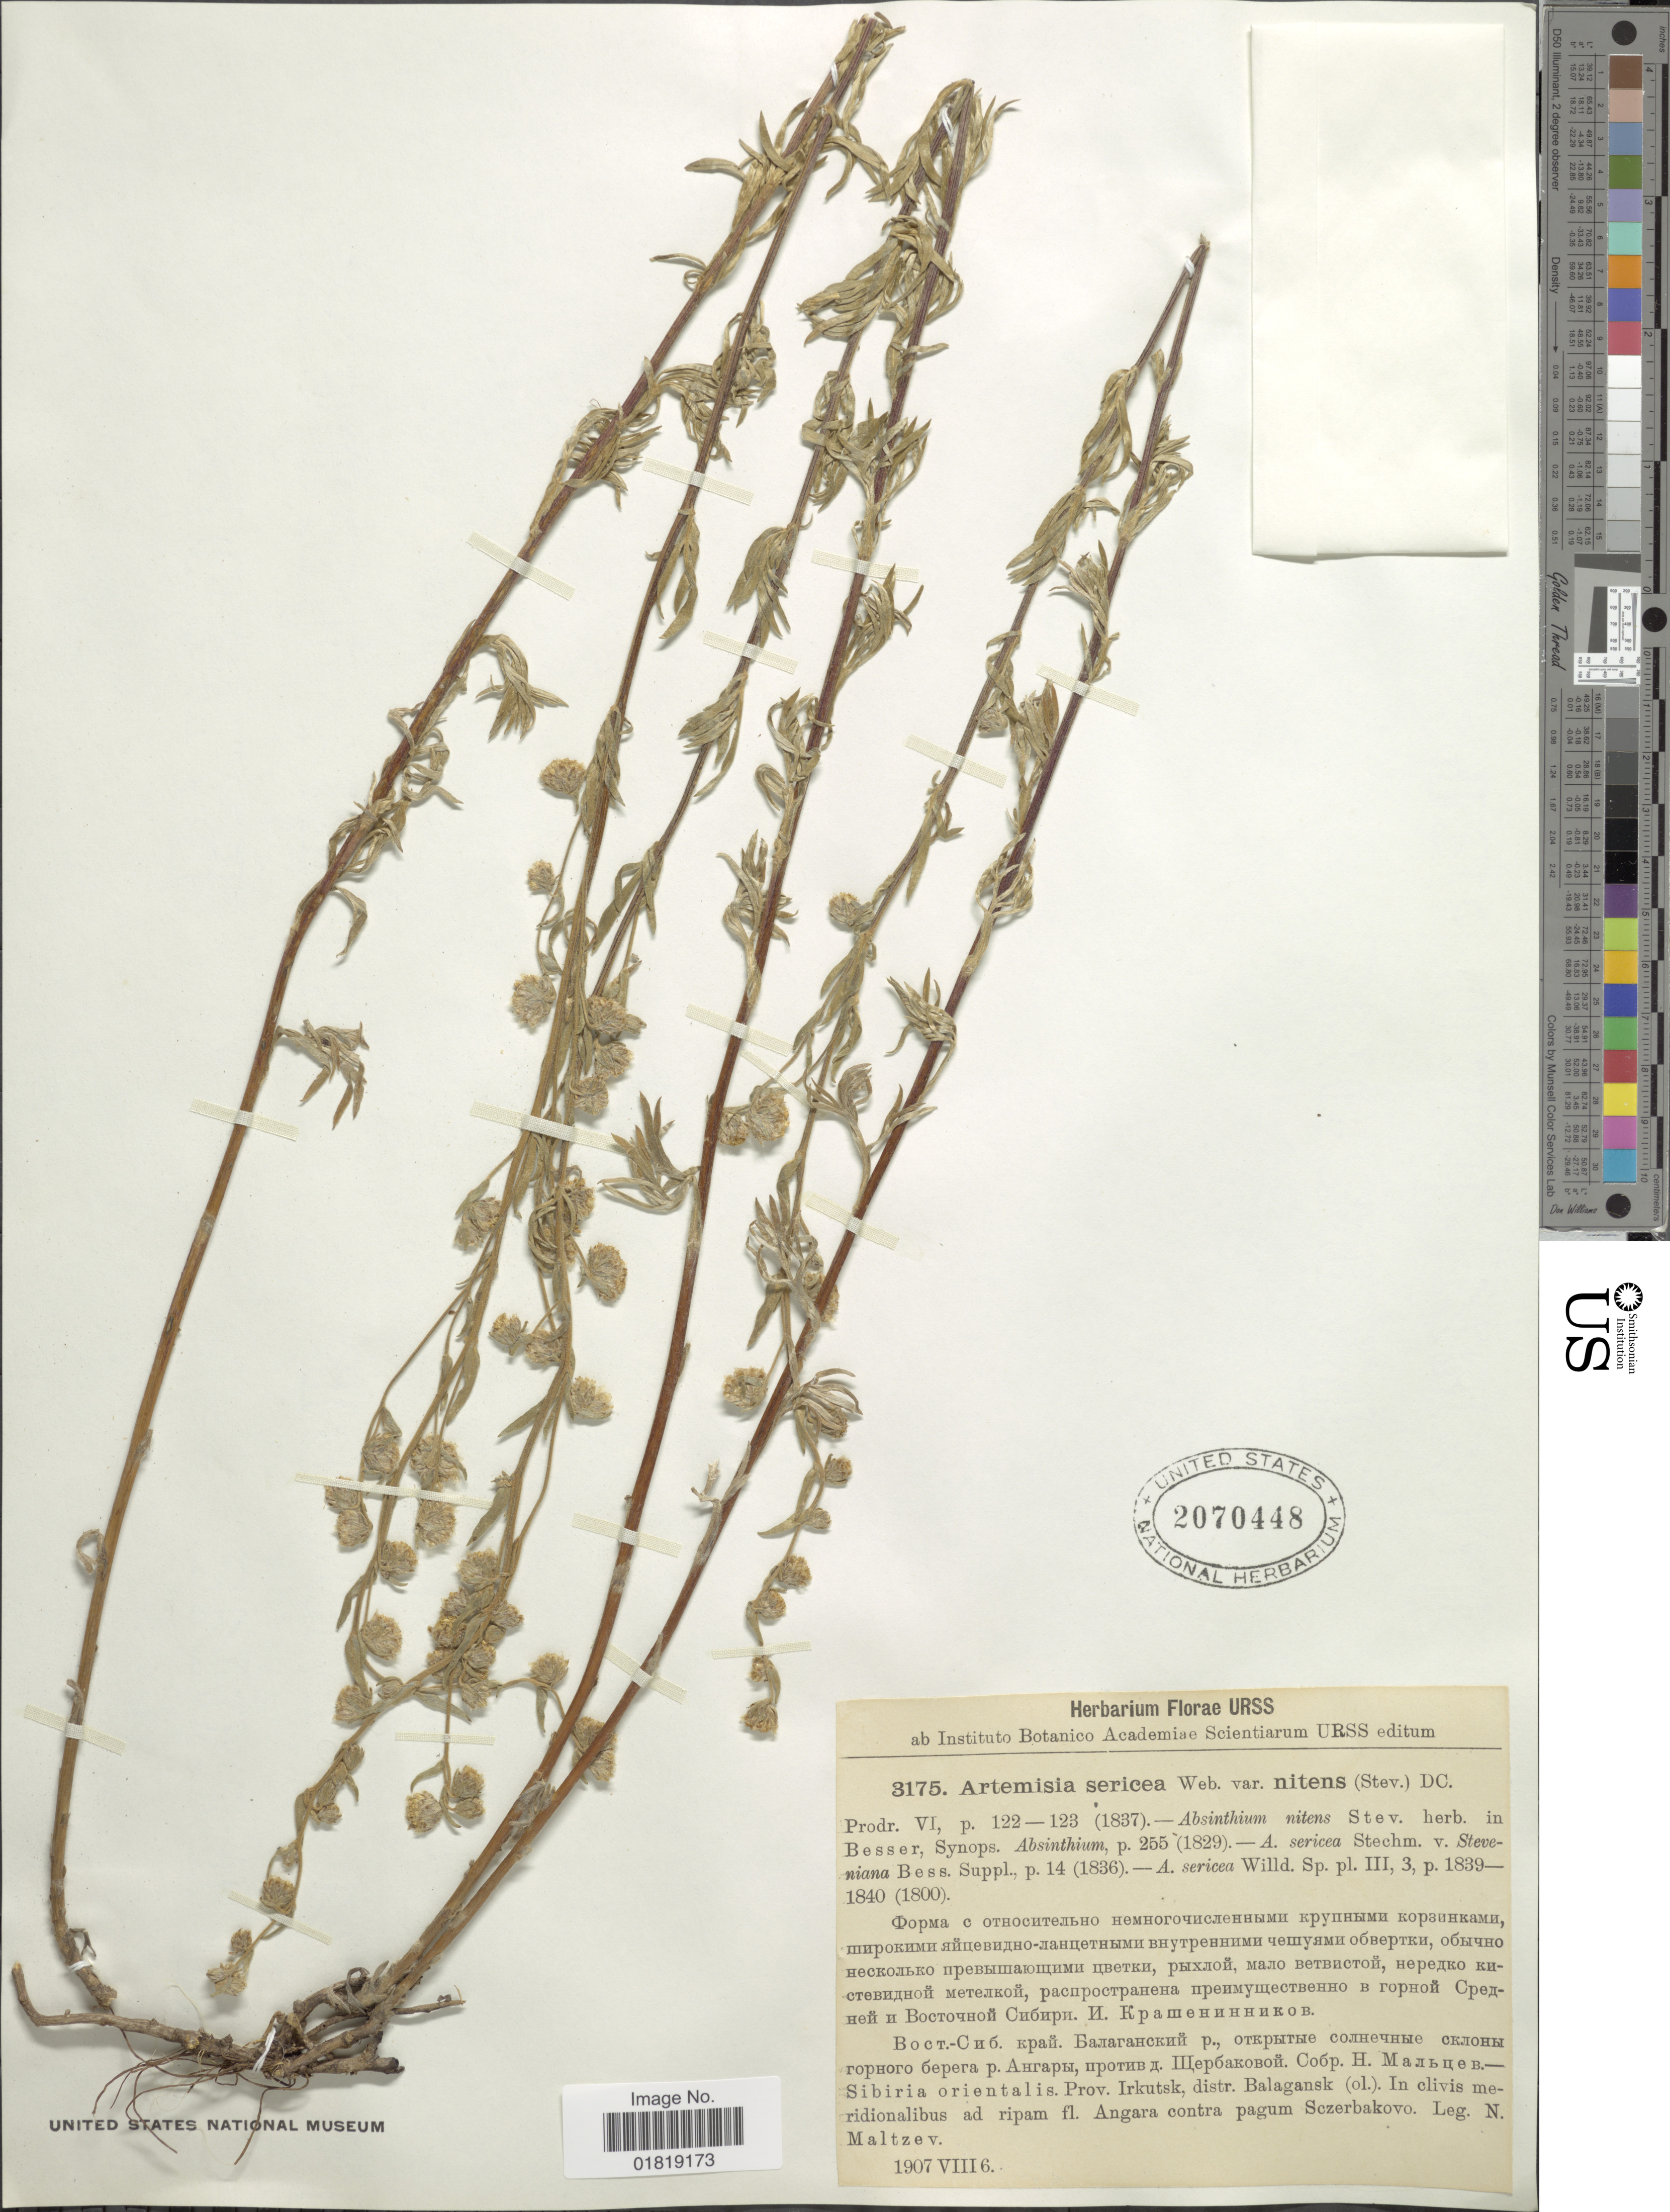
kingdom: Plantae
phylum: Tracheophyta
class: Magnoliopsida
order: Asterales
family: Asteraceae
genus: Artemisia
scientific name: Artemisia sericea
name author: G.H. Weber ex Stechm.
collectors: N. Maltzev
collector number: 3175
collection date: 1907-08-06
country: Russian Federation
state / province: Irkutsk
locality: Sibiria orientalis, Prov. Irkutsk, distr., Balagansk (ol.), in clivis meridionalibus ad ripam fl. Angara contra pagum Sczerbakovo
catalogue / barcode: US 2070448